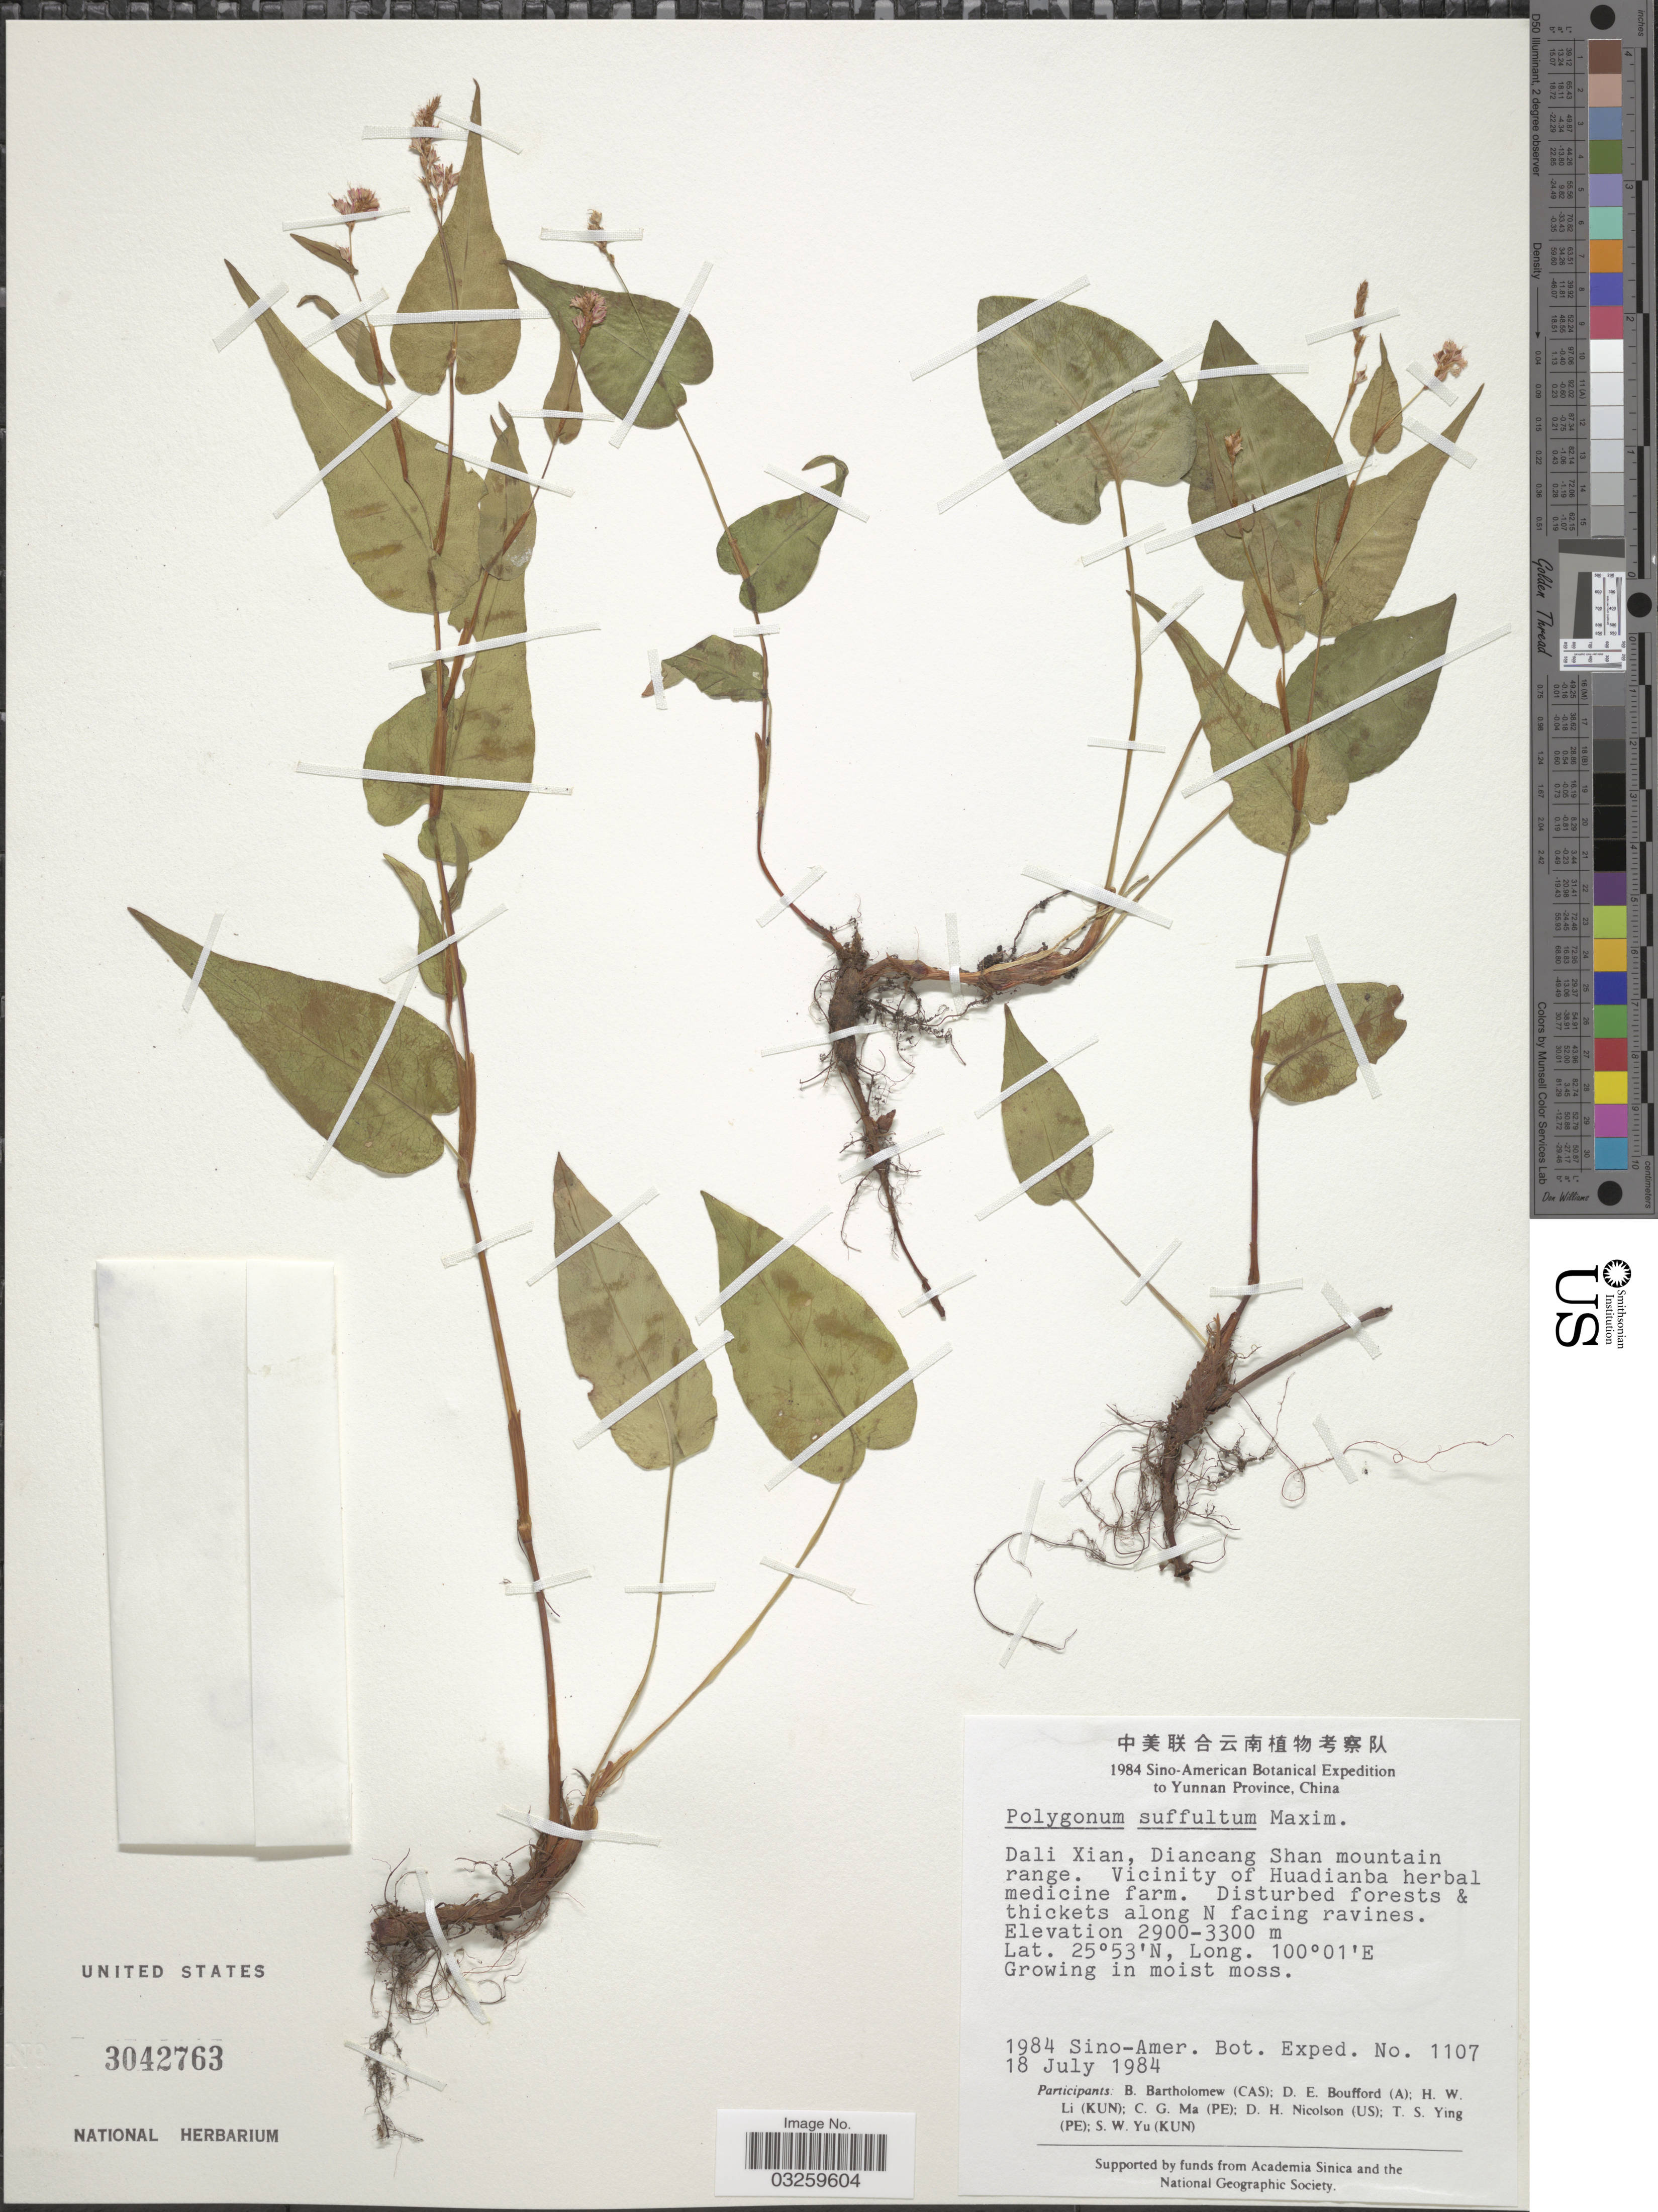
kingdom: Plantae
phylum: Tracheophyta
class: Magnoliopsida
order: Caryophyllales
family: Polygonaceae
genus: Bistorta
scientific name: Bistorta suffulta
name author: (Maxim.) Greene ex H. Gross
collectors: Sino-Amer. Bot. Exped. 1984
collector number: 1107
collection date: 1984-07-18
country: China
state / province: Yunnan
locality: Dali Xian, Diancang Shan mountain range. Vicinity of Huadianba herbal medicine farm. Disturbed forests & thickets along N facing ravines.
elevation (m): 2900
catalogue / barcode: US 3042763